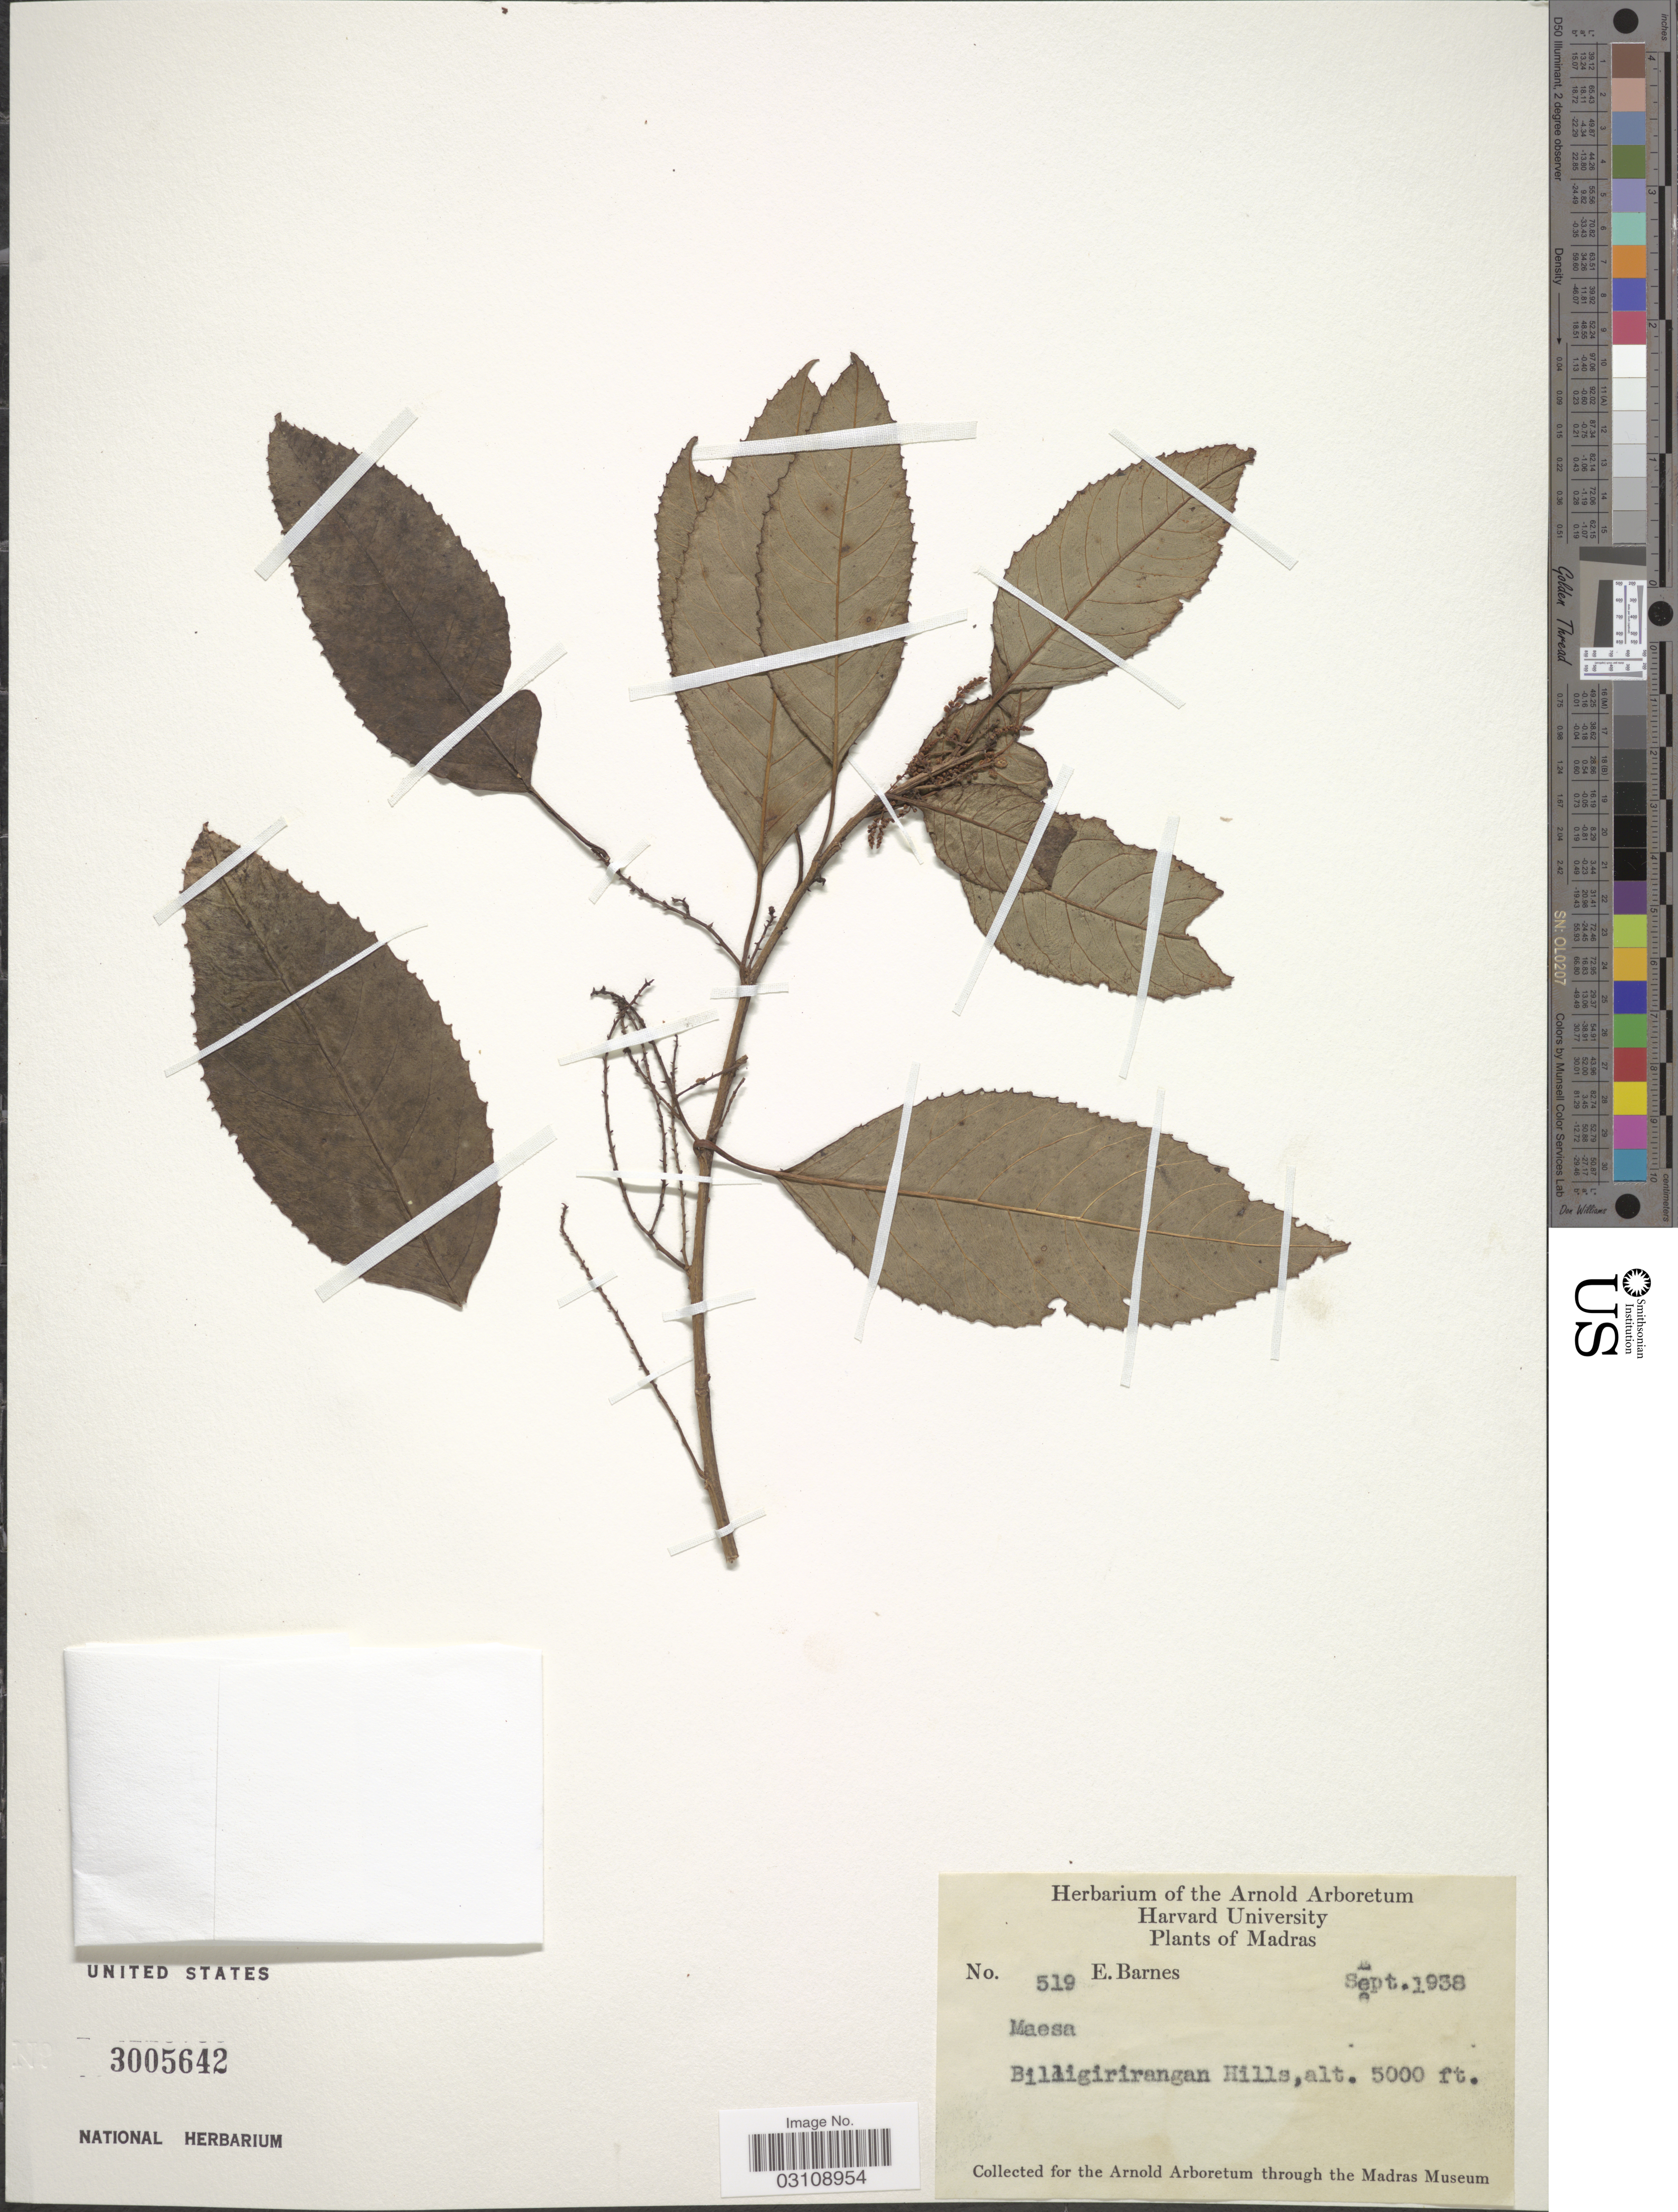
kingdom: Plantae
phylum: Tracheophyta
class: Magnoliopsida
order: Ericales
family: Primulaceae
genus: Maesa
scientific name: Maesa tenera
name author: Mez in Engl.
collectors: E. Barnes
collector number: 519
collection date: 1938-09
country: India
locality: Madras. Billigirirangan Hills.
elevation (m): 1524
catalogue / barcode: US 3005642